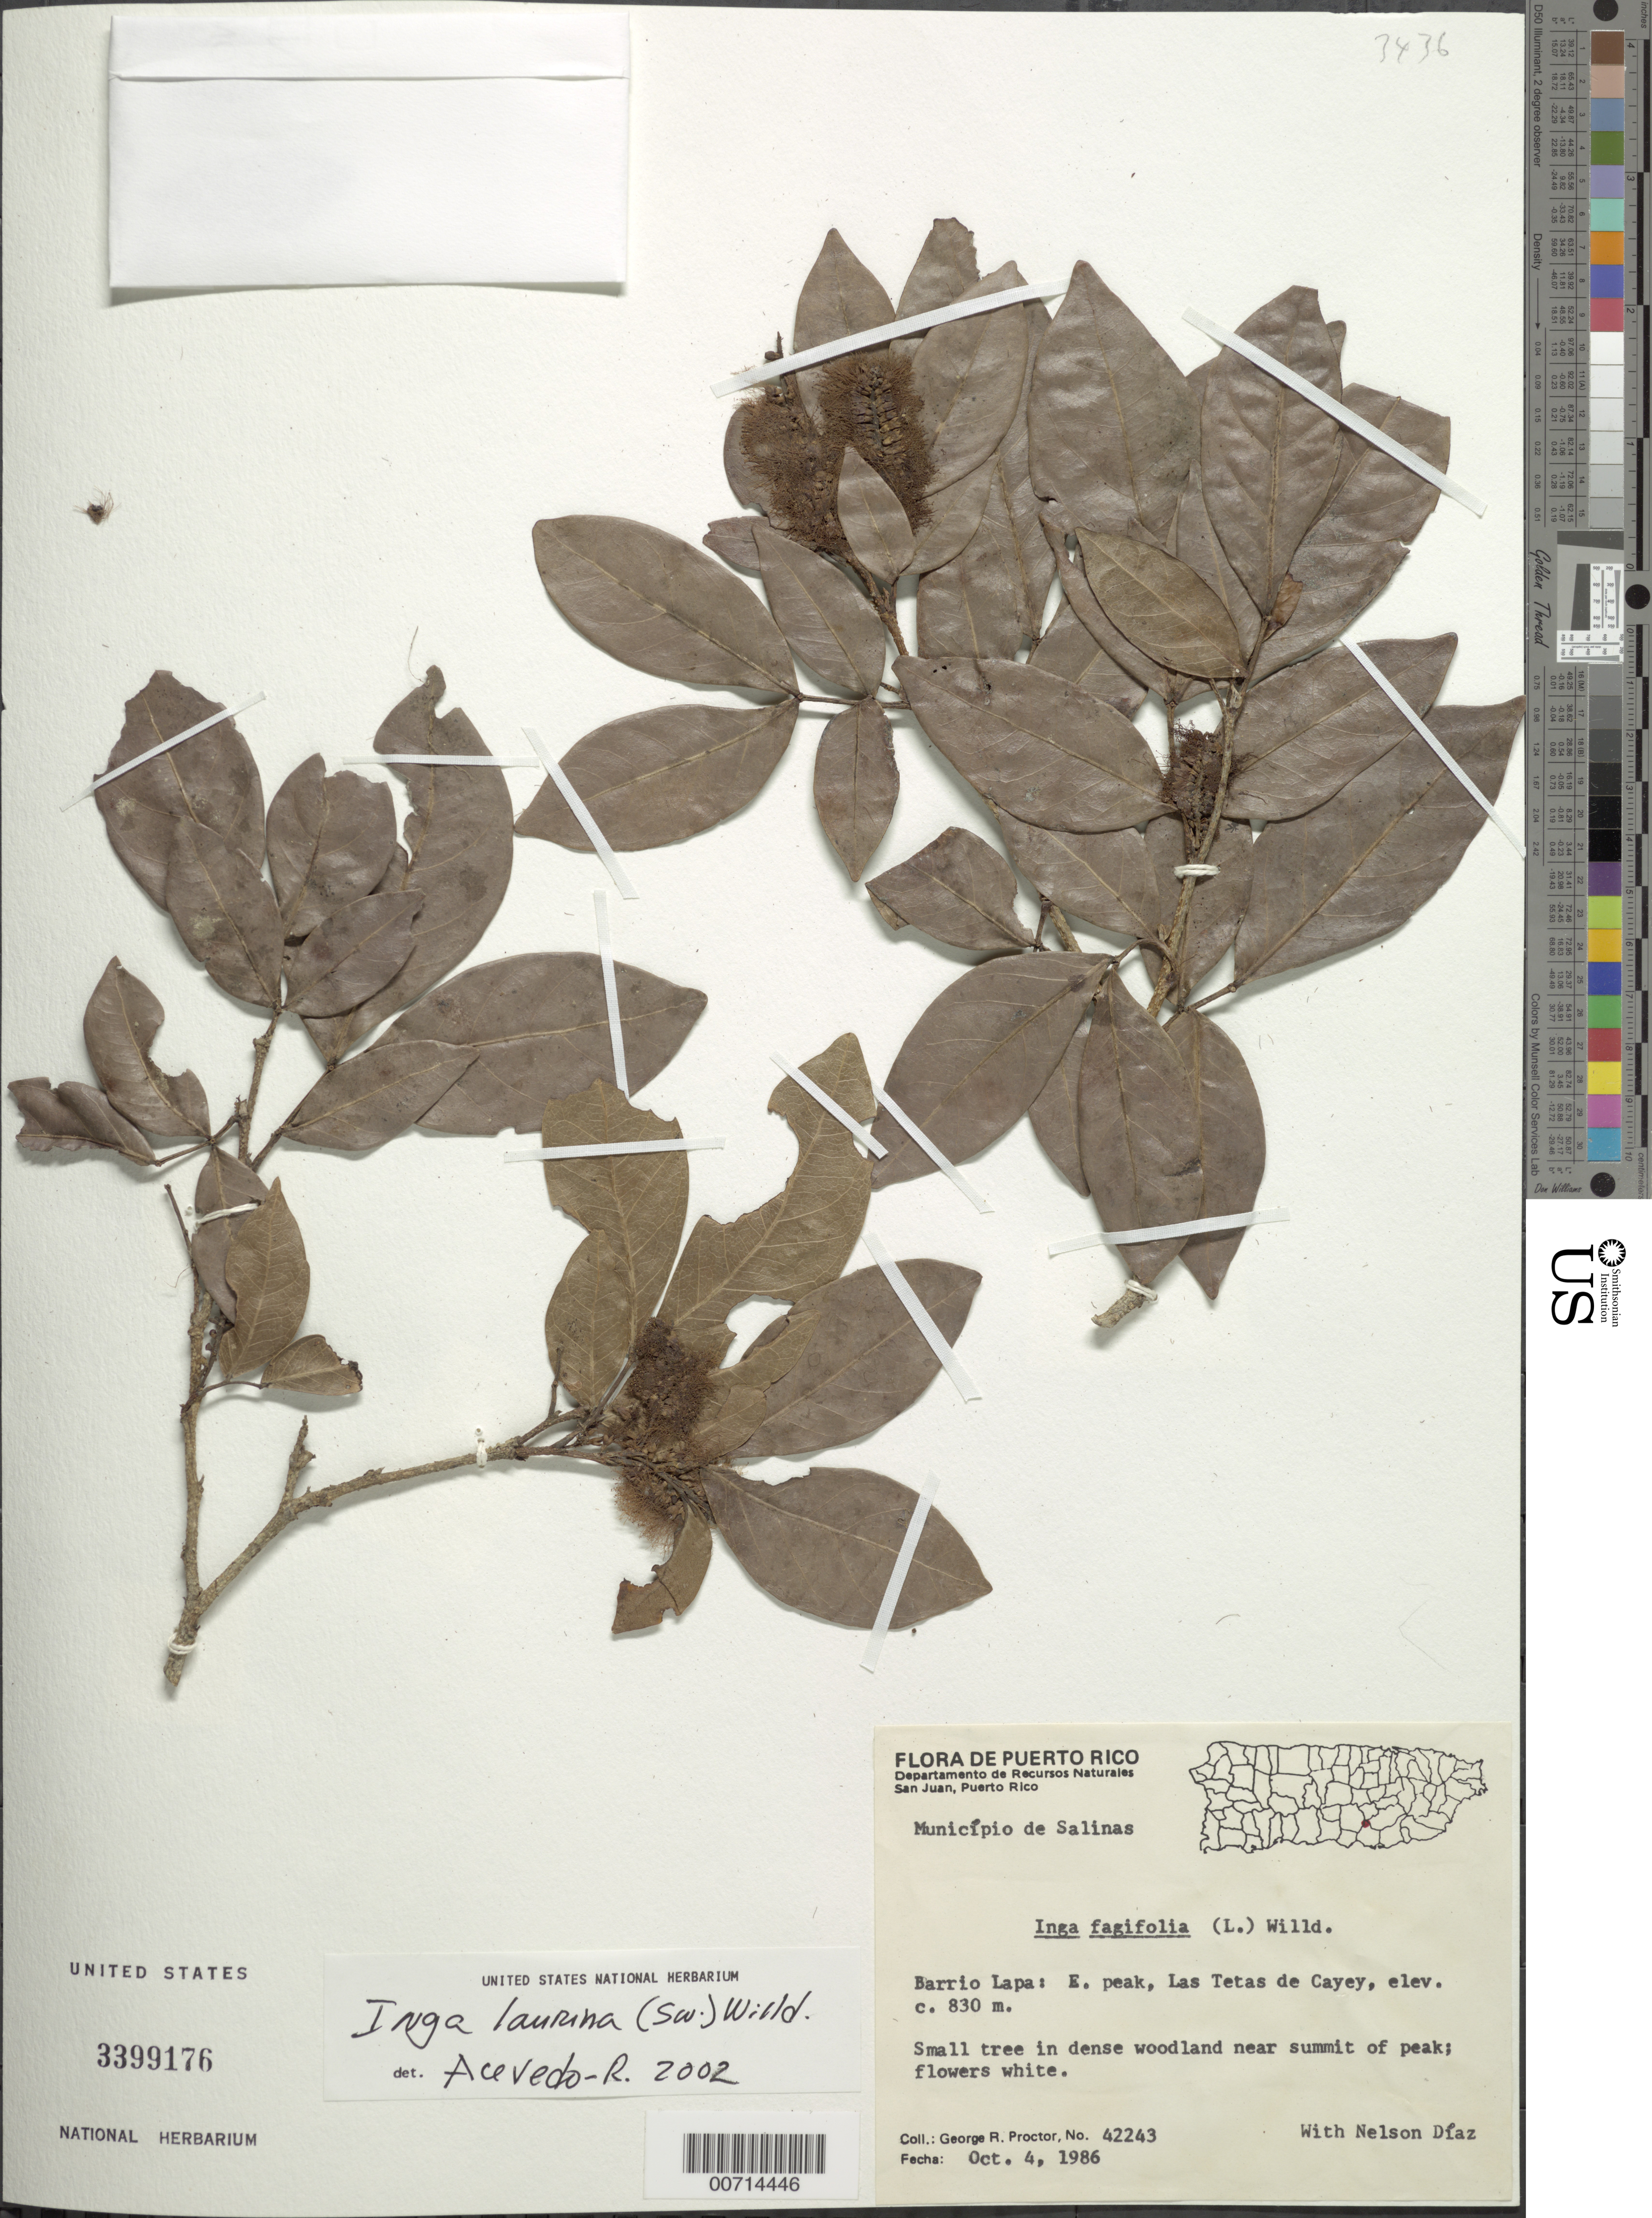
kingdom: Plantae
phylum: Tracheophyta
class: Magnoliopsida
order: Fabales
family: Fabaceae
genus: Inga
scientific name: Inga laurina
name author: (Sw.) Willd.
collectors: G. R. Proctor & N. Díaz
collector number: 42243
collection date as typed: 04 Oct 1986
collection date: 1986-10-04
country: Puerto Rico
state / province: Salinas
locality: Mun. Salinas, Barrio Lapa: E peak, Las Tetas de Cayey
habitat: In dense woodland near summit of peak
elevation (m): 830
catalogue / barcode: US 3399176